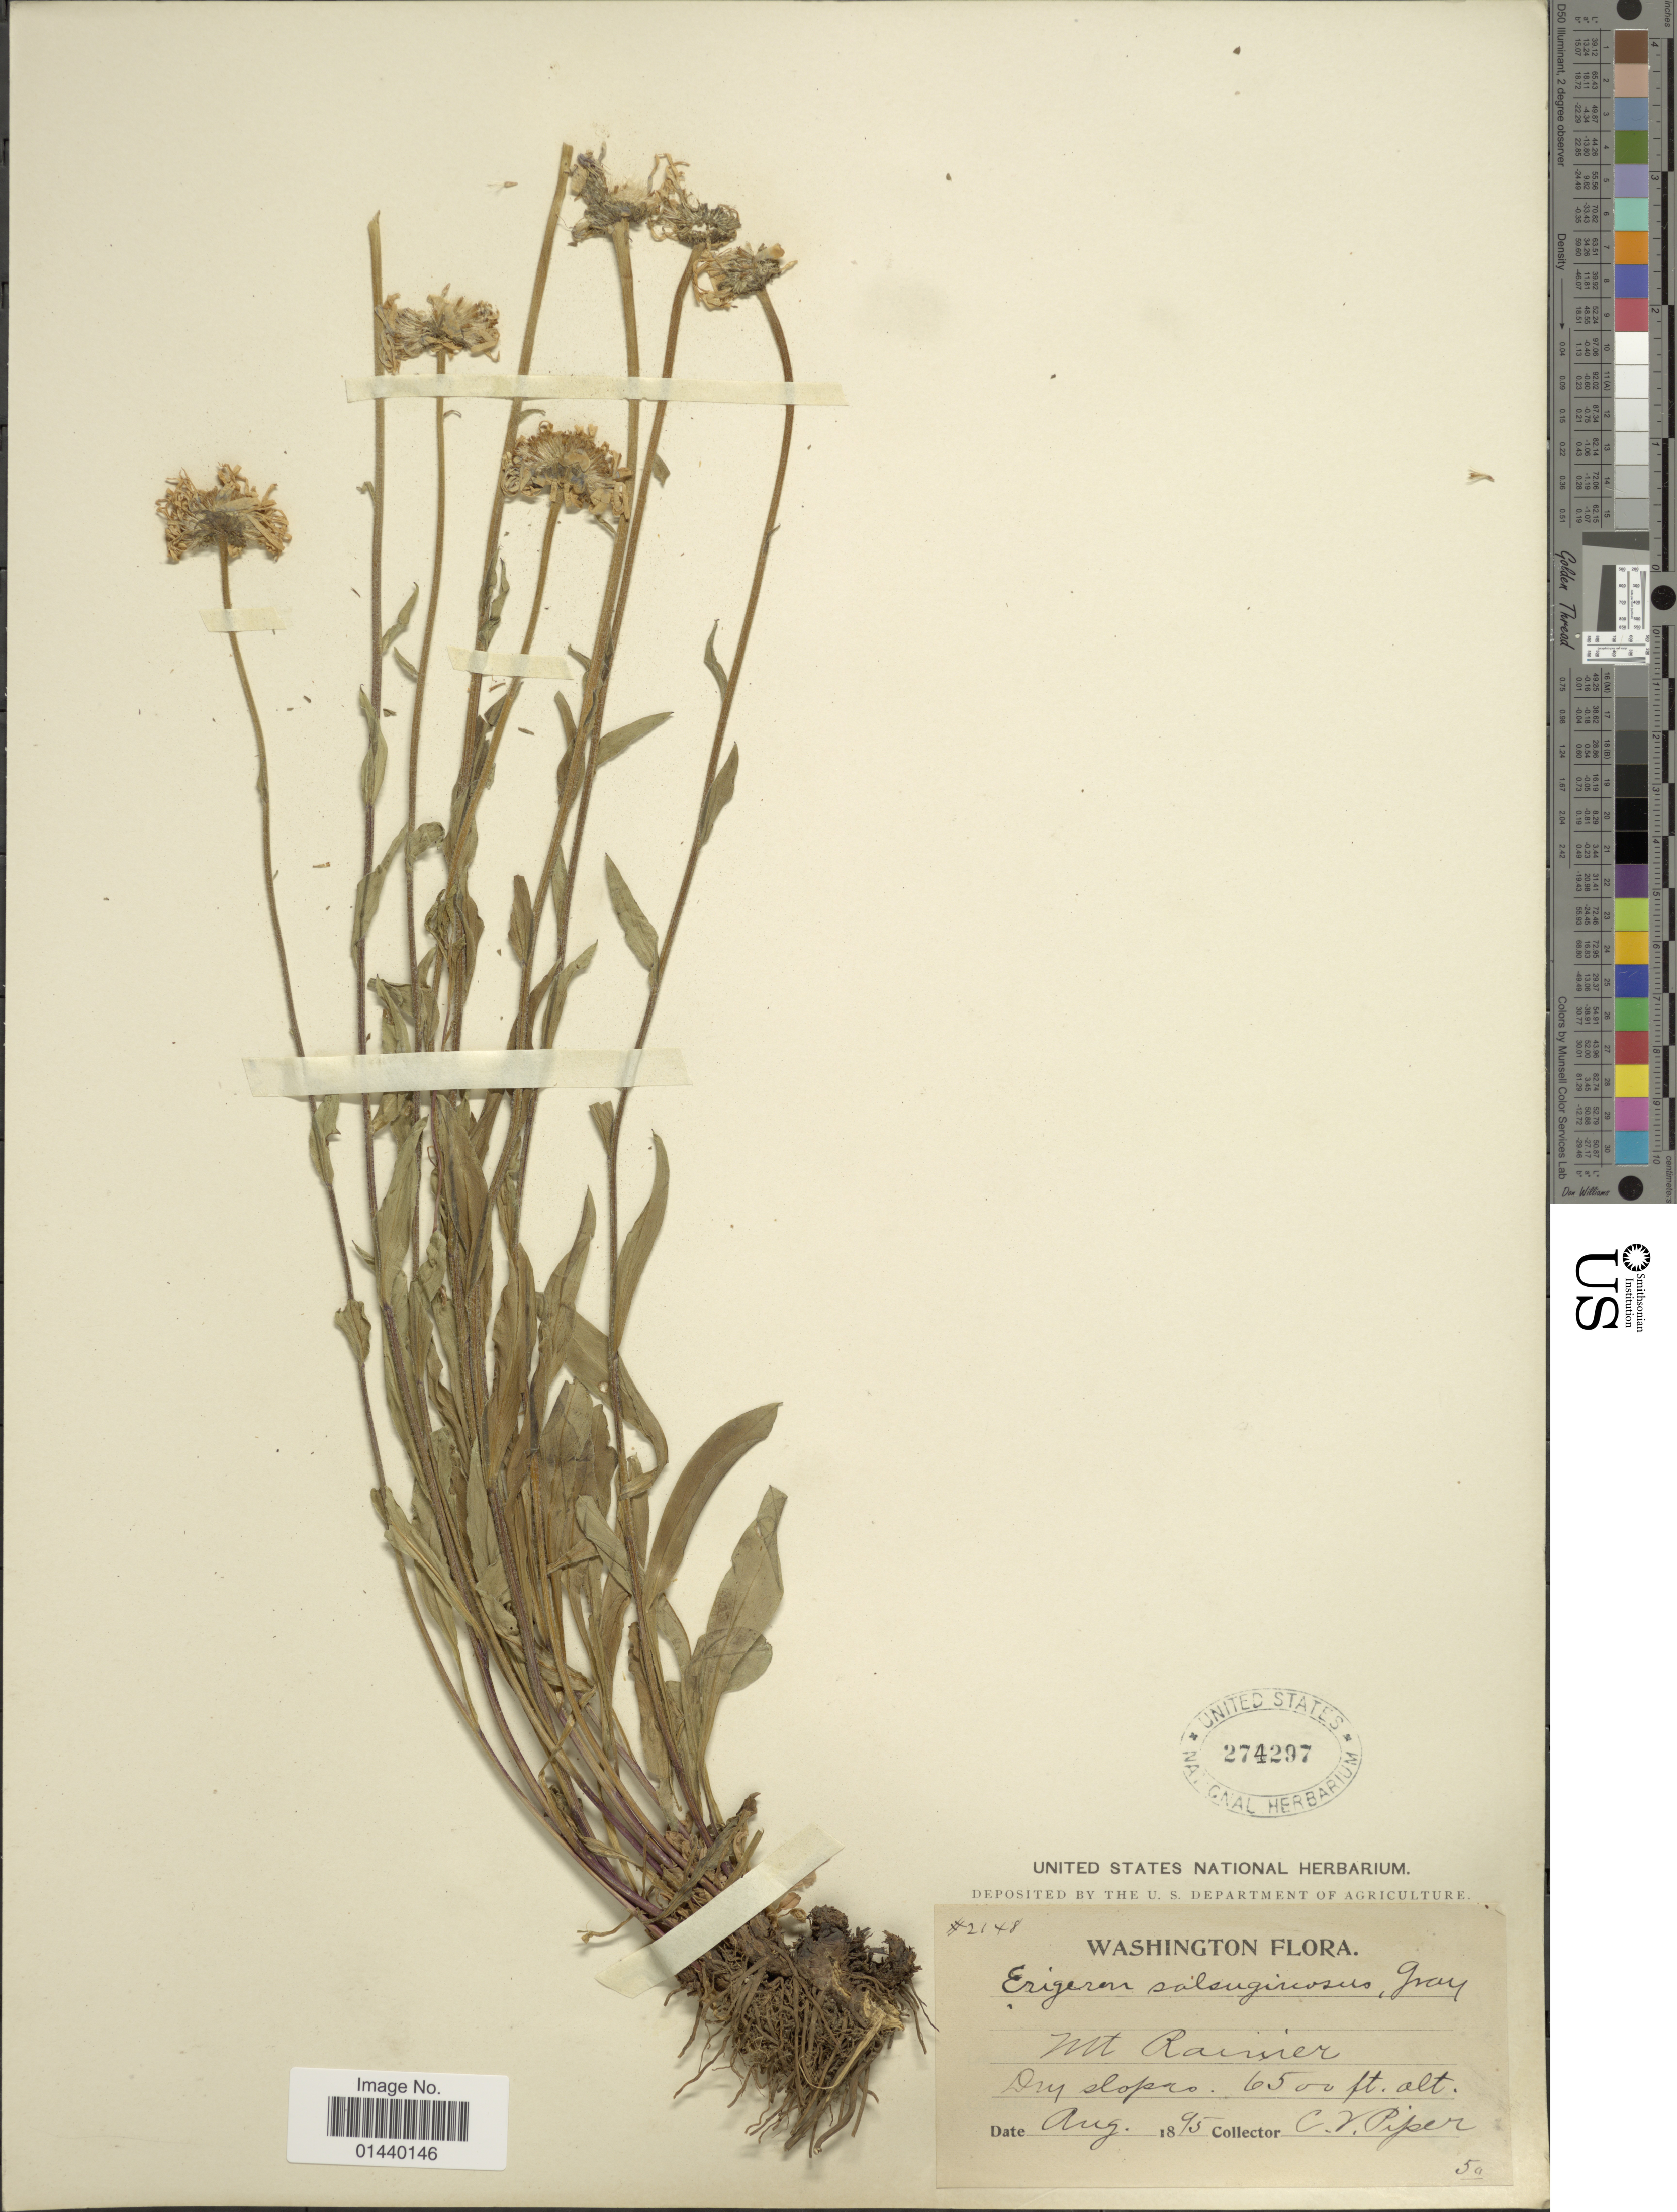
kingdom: Plantae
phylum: Tracheophyta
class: Magnoliopsida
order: Asterales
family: Asteraceae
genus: Erigeron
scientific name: Erigeron salsuginosus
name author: (Richardson ex R. Br.) A. Gray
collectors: C. V. Piper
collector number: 2148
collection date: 1895-08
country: United States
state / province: Washington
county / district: Pierce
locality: Mt Rainier.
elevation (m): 1981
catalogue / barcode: US 274297